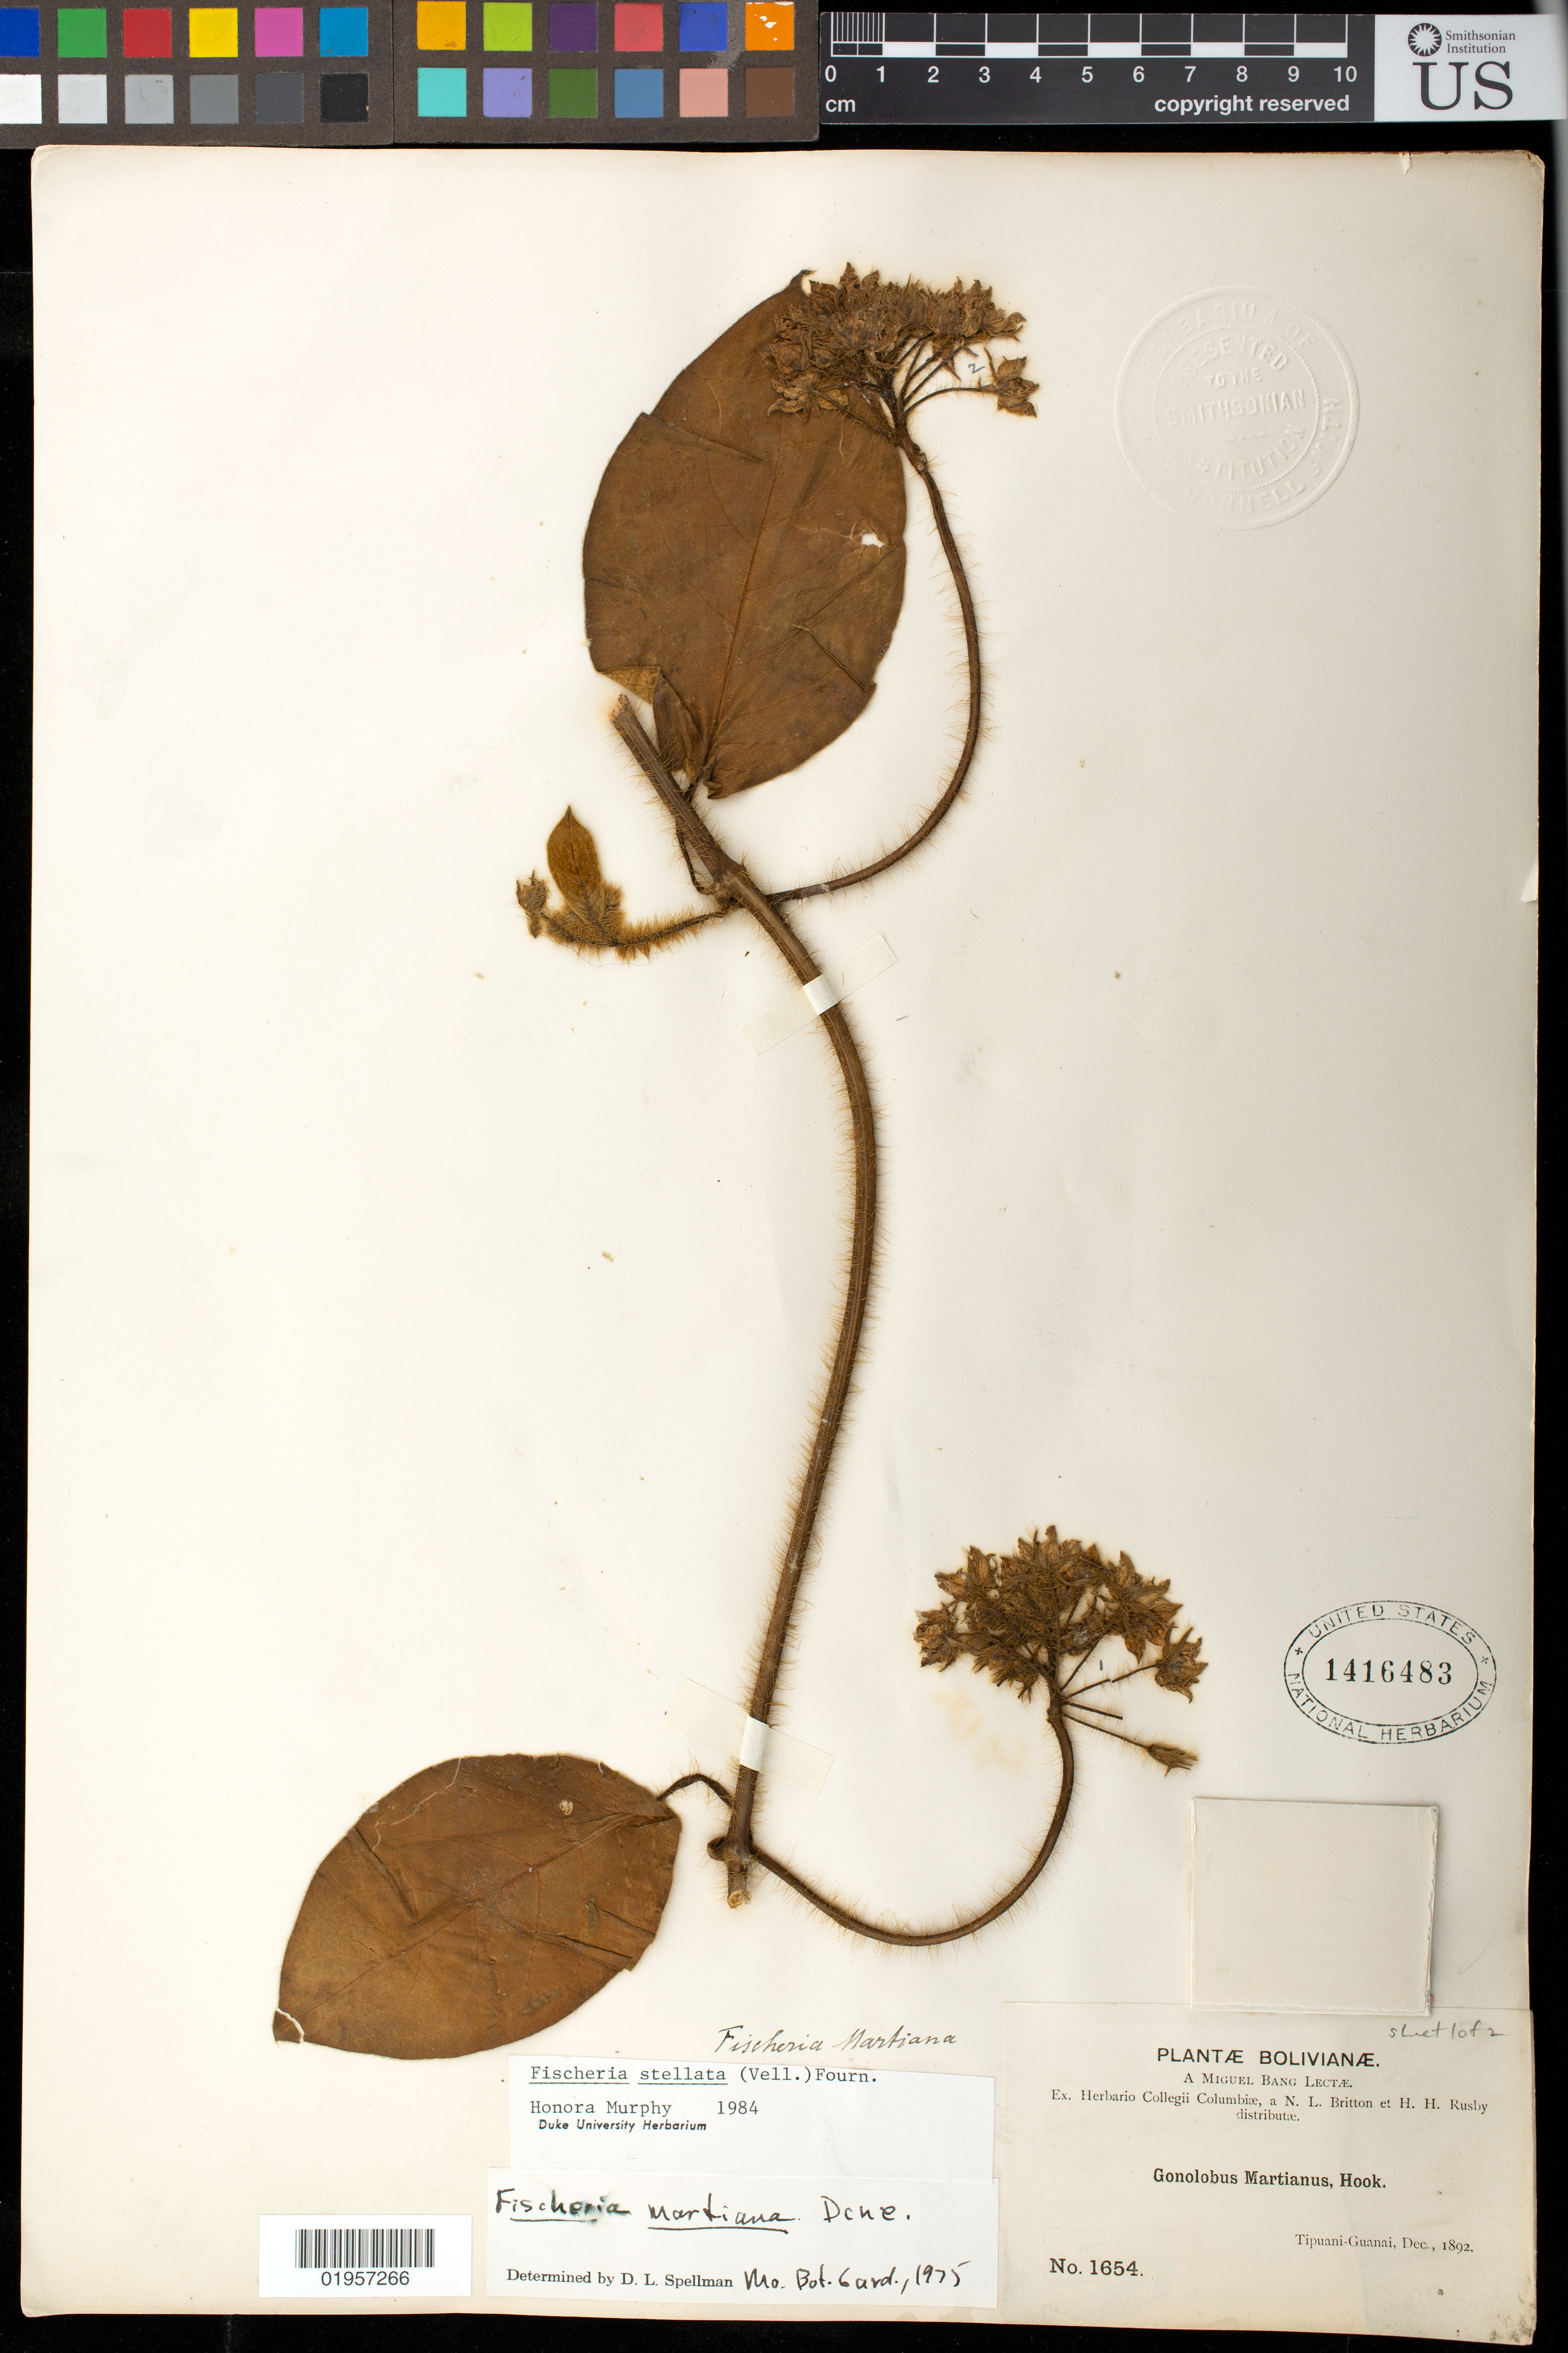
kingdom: Plantae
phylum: Tracheophyta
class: Magnoliopsida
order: Gentianales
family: Apocynaceae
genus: Fischeria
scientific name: Fischeria stellata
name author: (Vell.) E. Fourn.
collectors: M. Bang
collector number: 1654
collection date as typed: Dec 1892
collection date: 1892-12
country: Bolivia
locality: Tipuani-Guanai.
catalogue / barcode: US 1416483